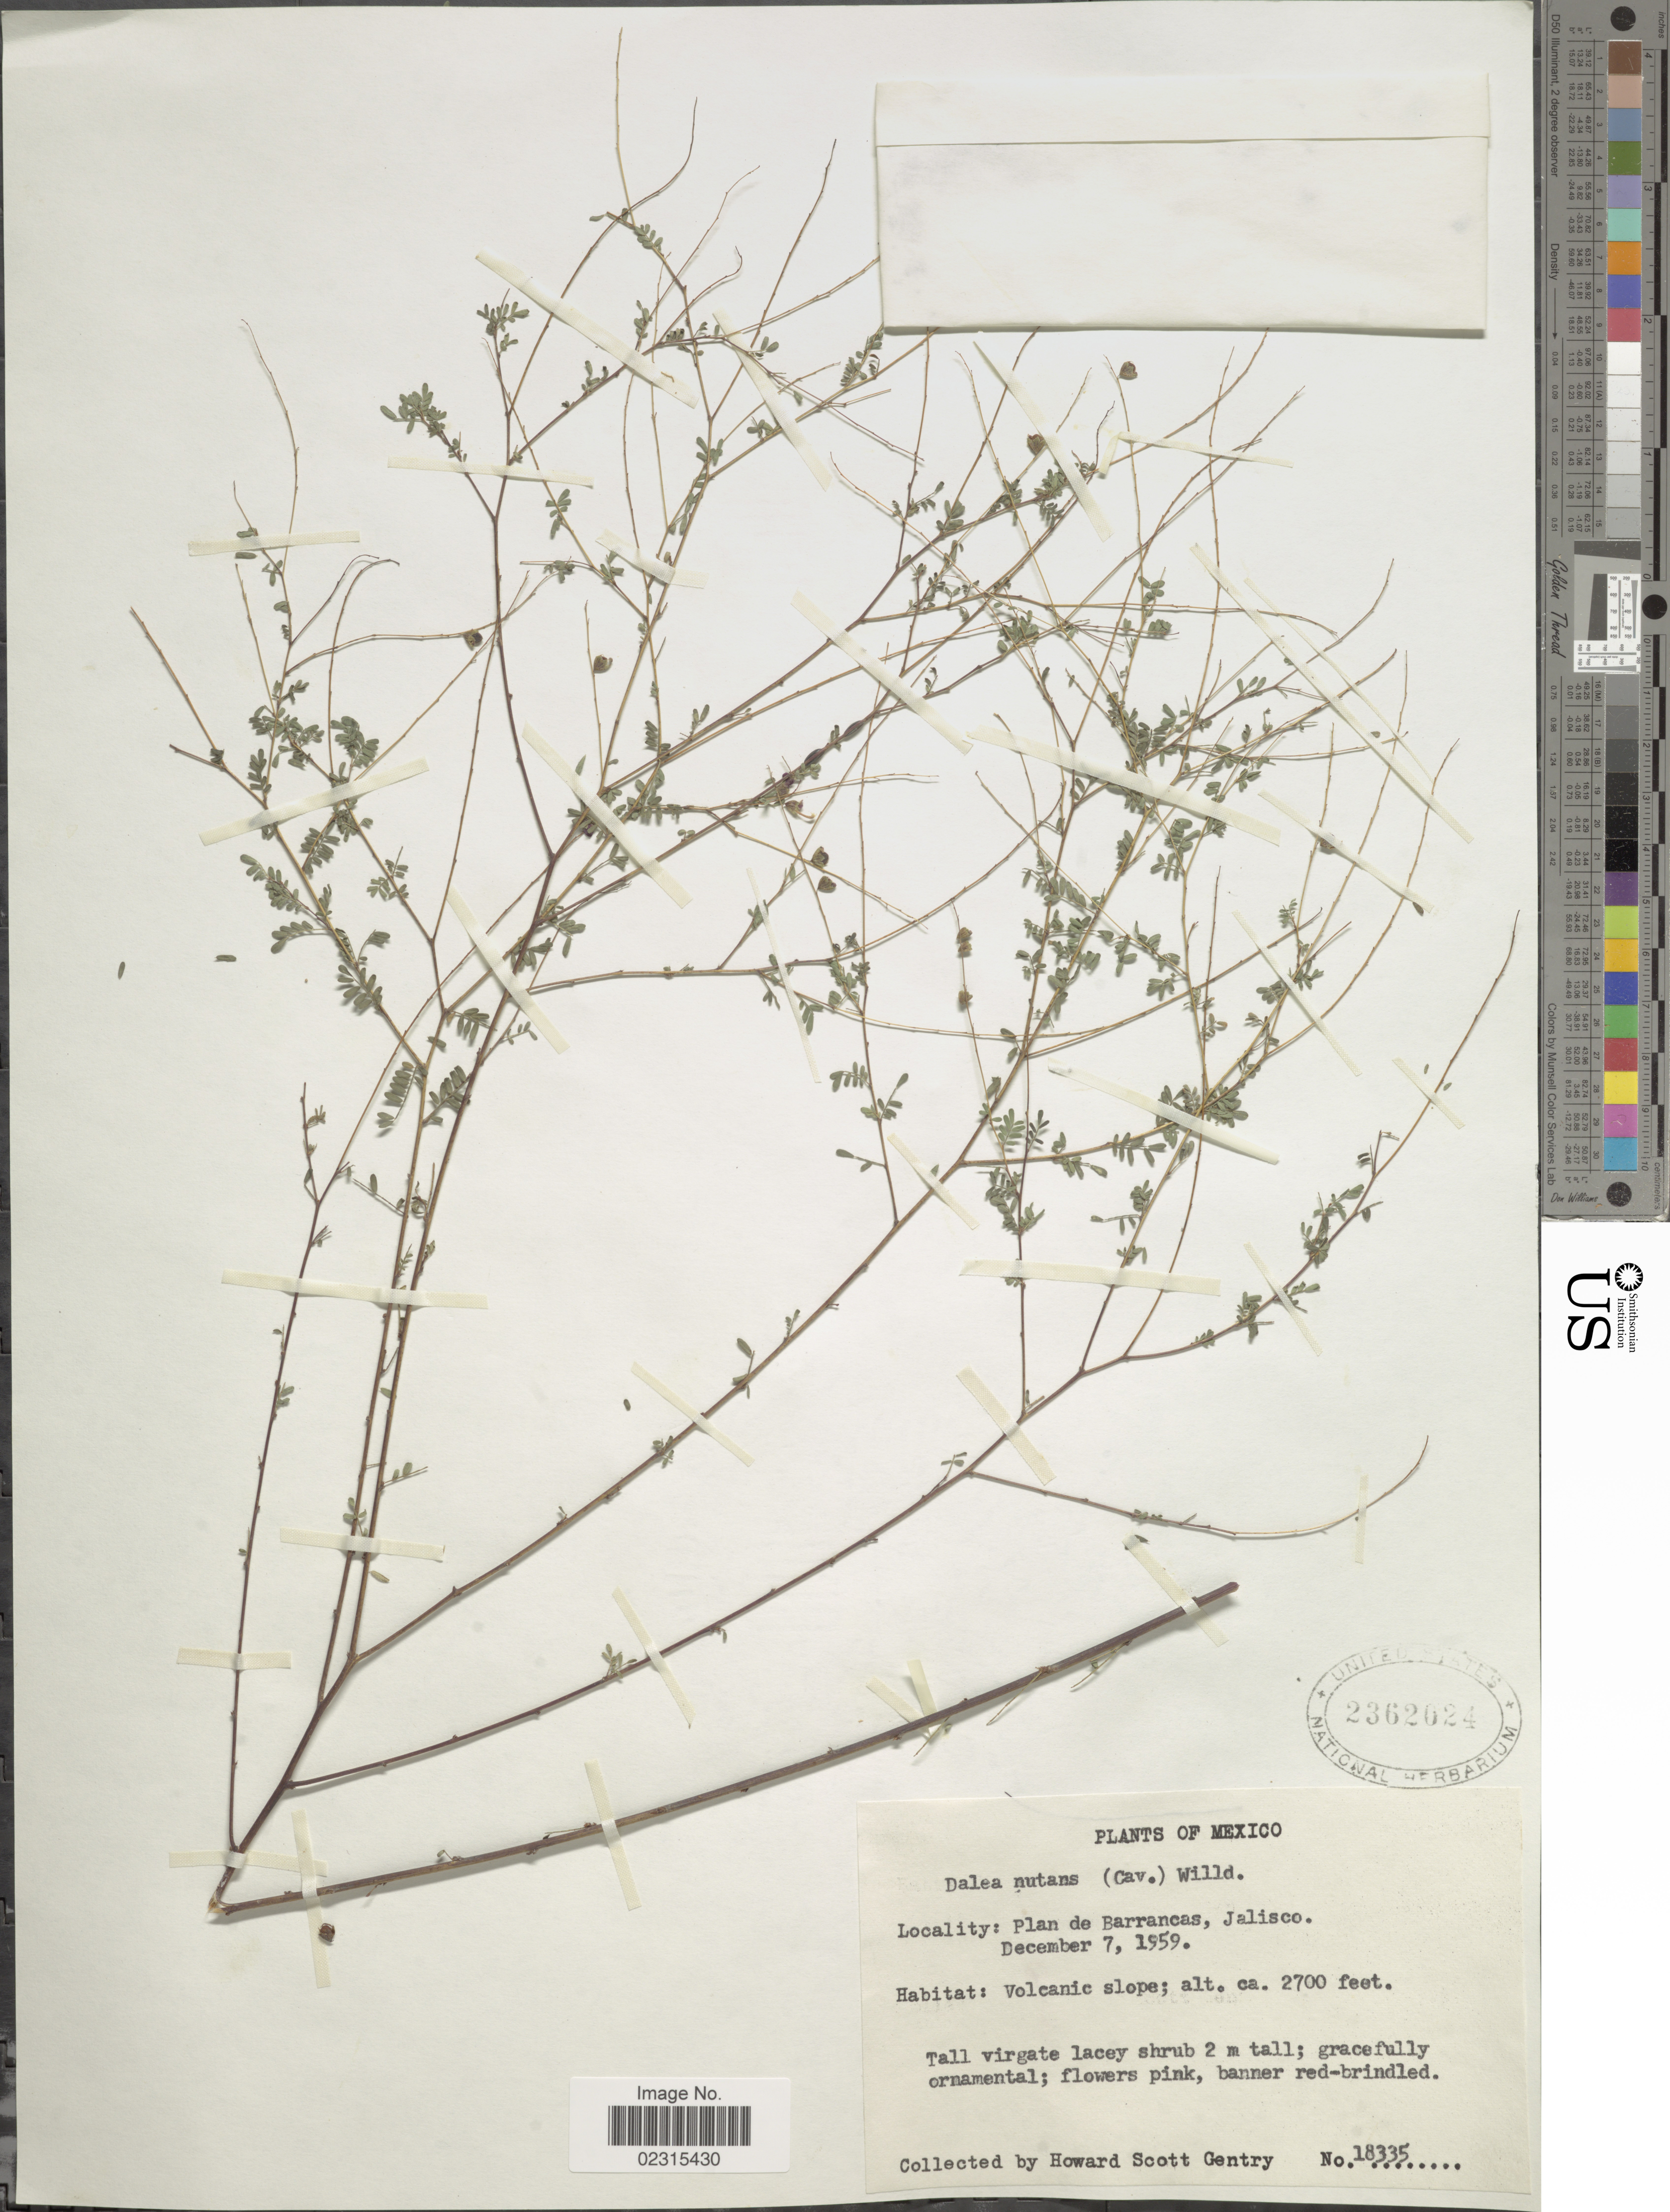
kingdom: Plantae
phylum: Tracheophyta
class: Magnoliopsida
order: Fabales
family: Fabaceae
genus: Marina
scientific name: Marina nutans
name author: (Cav.) Barneby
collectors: H. S. Gentry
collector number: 18335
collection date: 1959-12-07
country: Mexico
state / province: Jalisco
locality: Plan de Barrancas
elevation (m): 823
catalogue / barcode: US 2362024